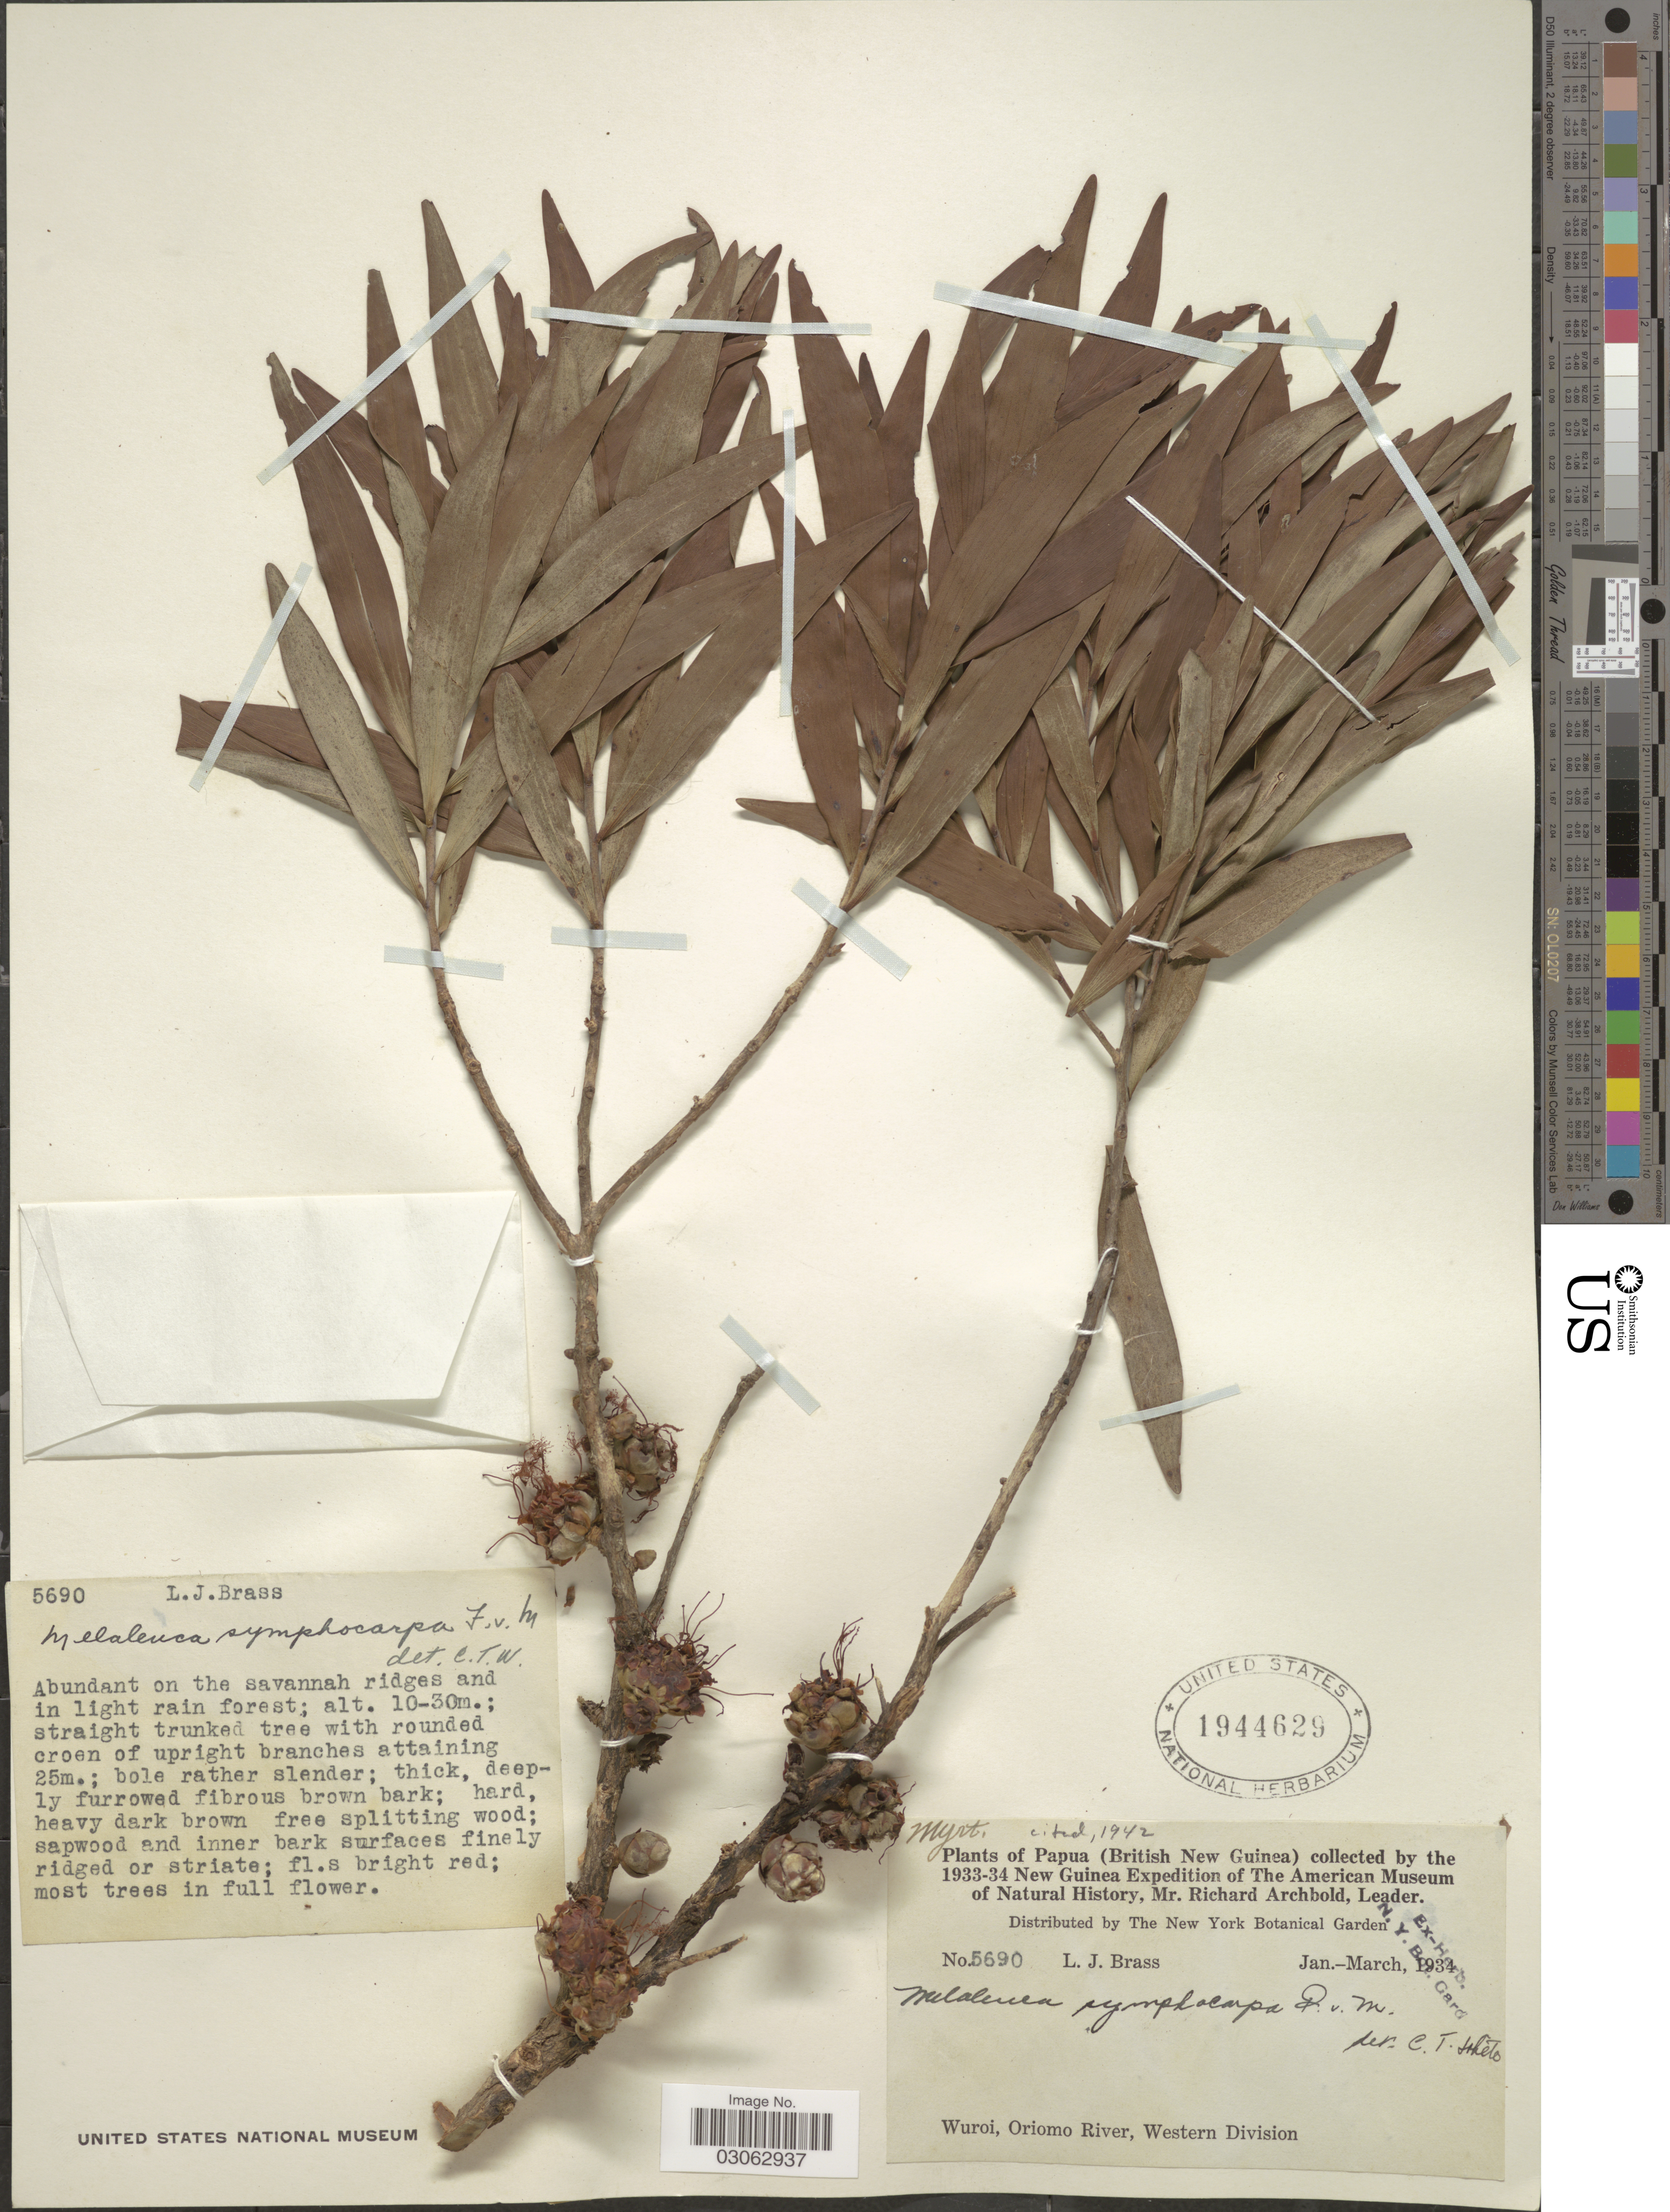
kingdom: Plantae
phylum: Tracheophyta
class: Magnoliopsida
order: Myrtales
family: Myrtaceae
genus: Melaleuca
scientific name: Melaleuca symphyocarpa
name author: F. Muell.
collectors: L. J. Brass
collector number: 5690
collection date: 1934-01/1934-03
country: Papua New Guinea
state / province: Manus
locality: (British New Guinea) Wuroi, Oriomo River, Western Division.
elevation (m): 10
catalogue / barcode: US 1944629